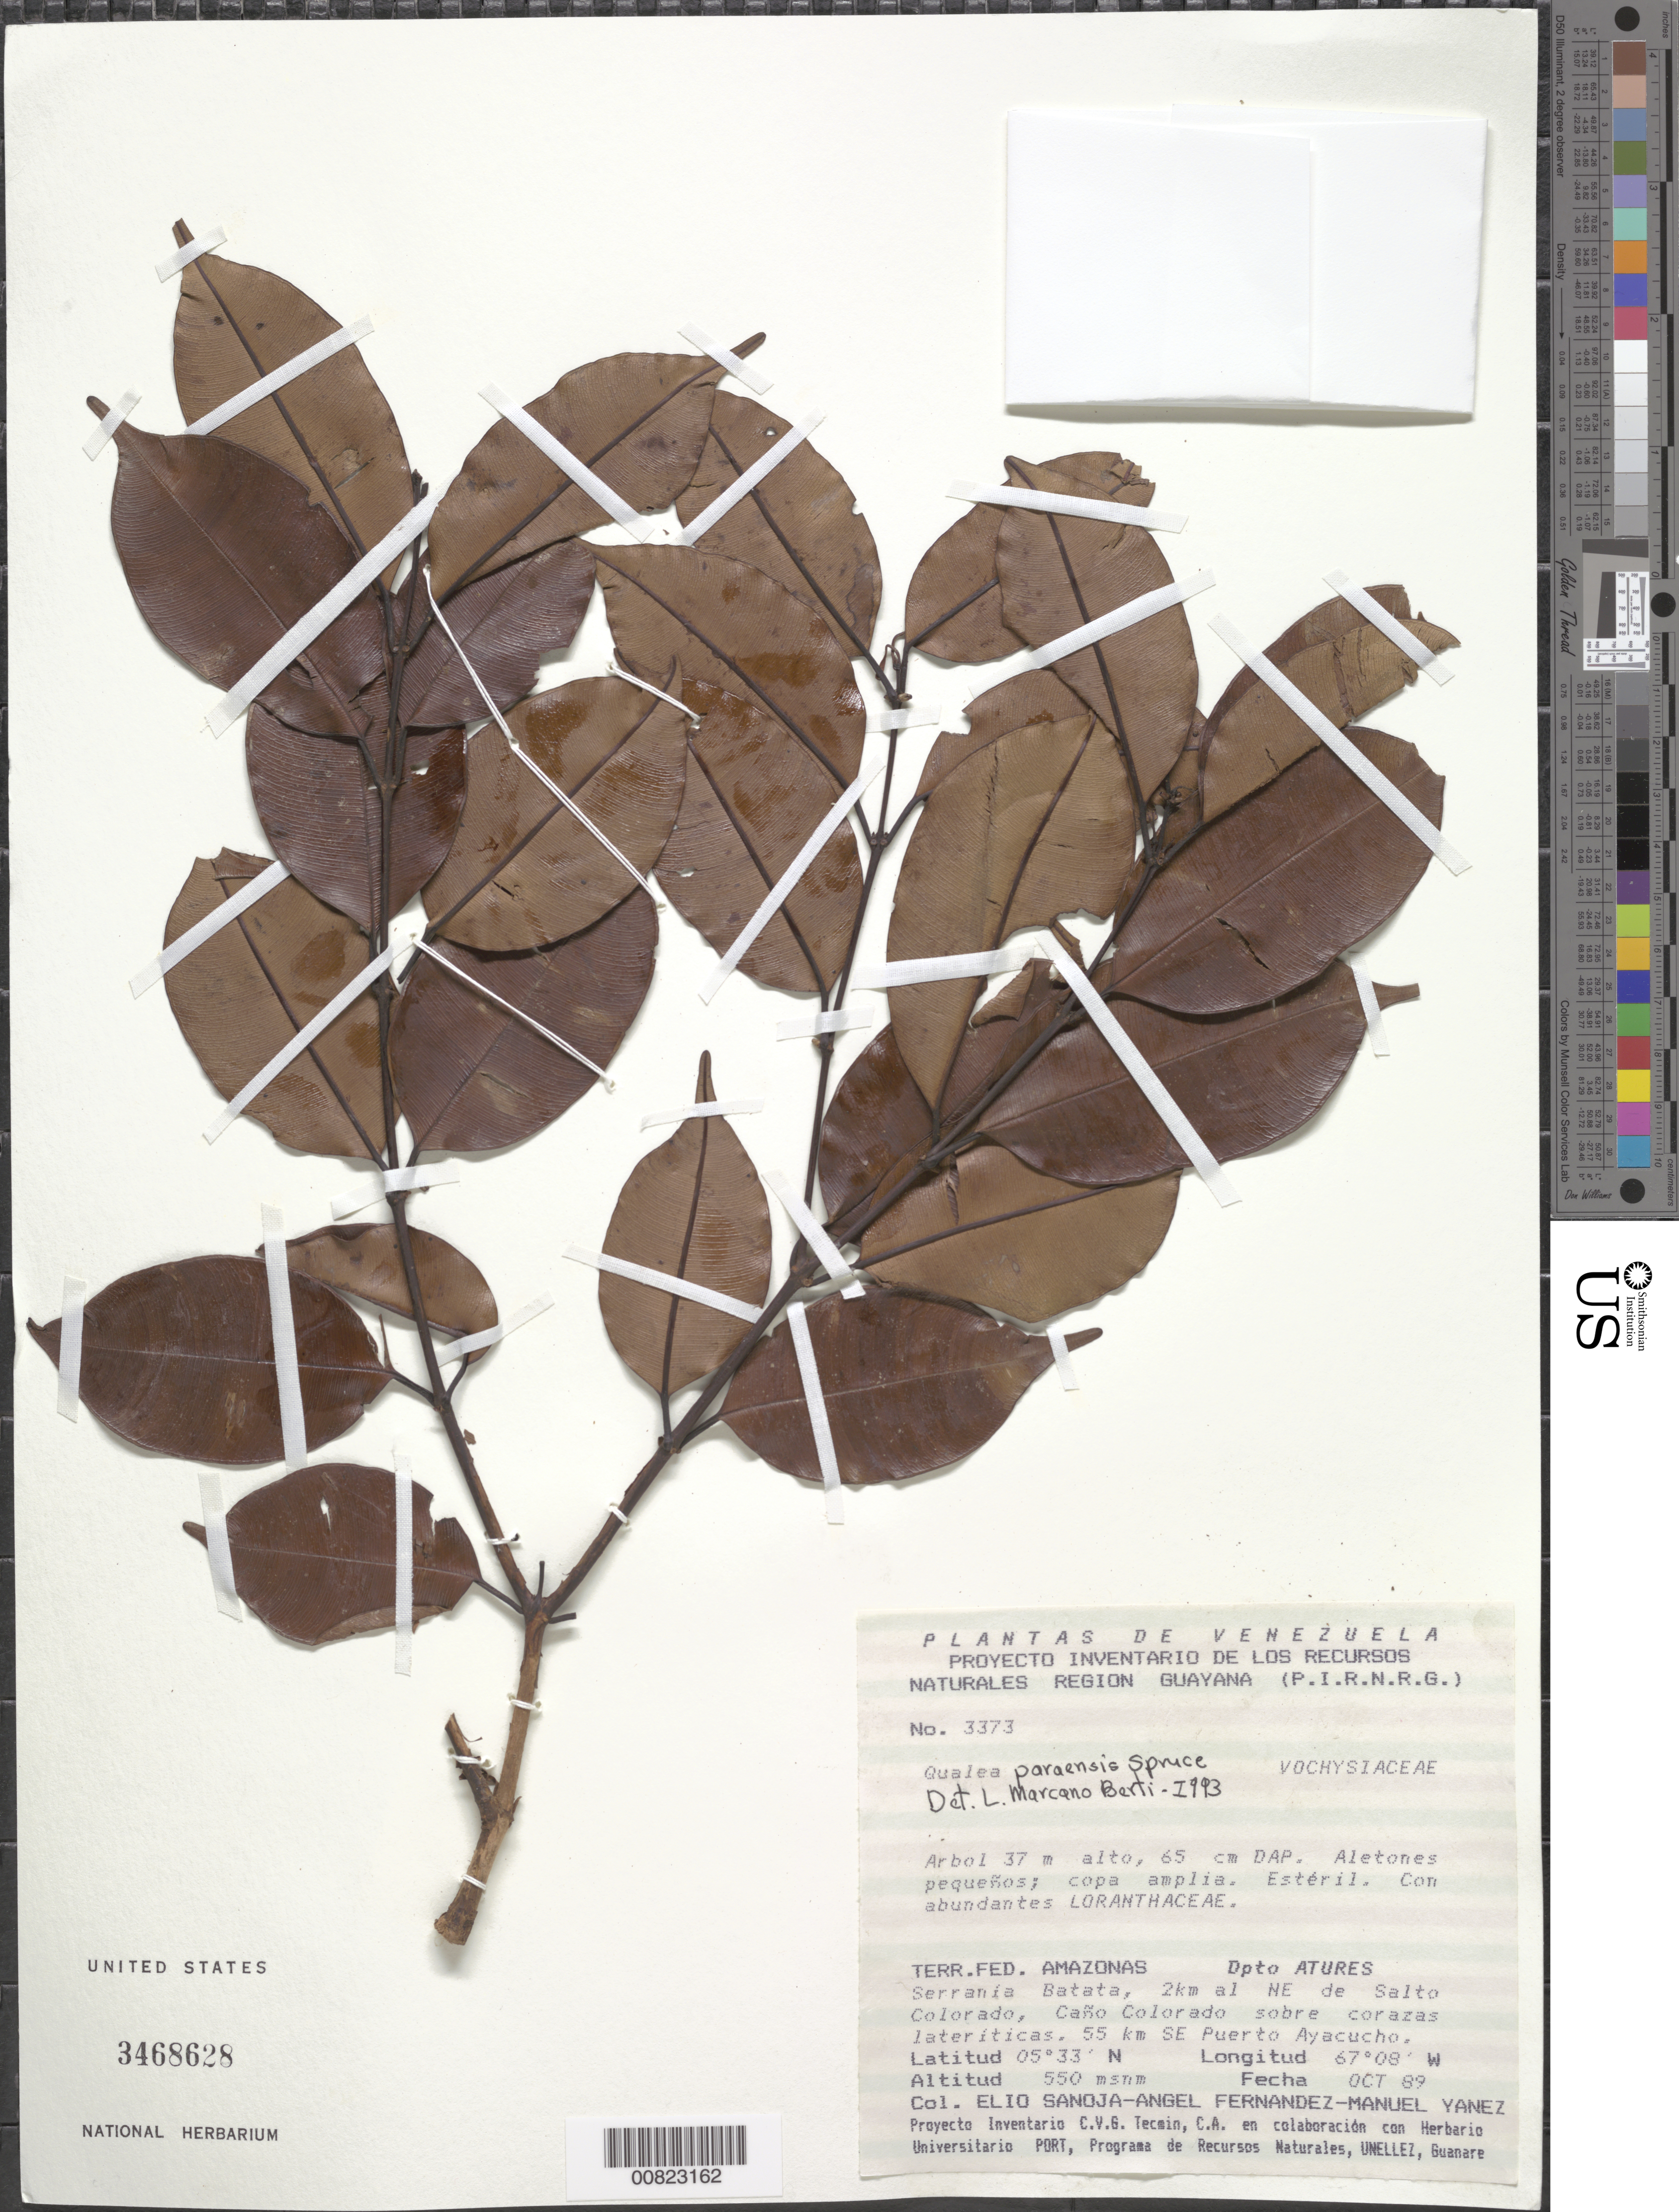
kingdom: Plantae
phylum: Tracheophyta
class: Magnoliopsida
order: Myrtales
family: Vochysiaceae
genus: Qualea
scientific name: Qualea paraensis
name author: Ducke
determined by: Marcano-Berti, L.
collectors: E. Sanoja, A. Fernandez & M. Yanez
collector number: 3373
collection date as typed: Oct-89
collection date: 1989-10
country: Venezuela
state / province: Amazonas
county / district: Atures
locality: Serrania Batata, 2 km NE de Salto Colorado, Caño Colorado, 55 km SE Puerto Ayacucho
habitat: Sobre corazas lateríticas, con abundantes Loranthaceae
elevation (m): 550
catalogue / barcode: US 3468628